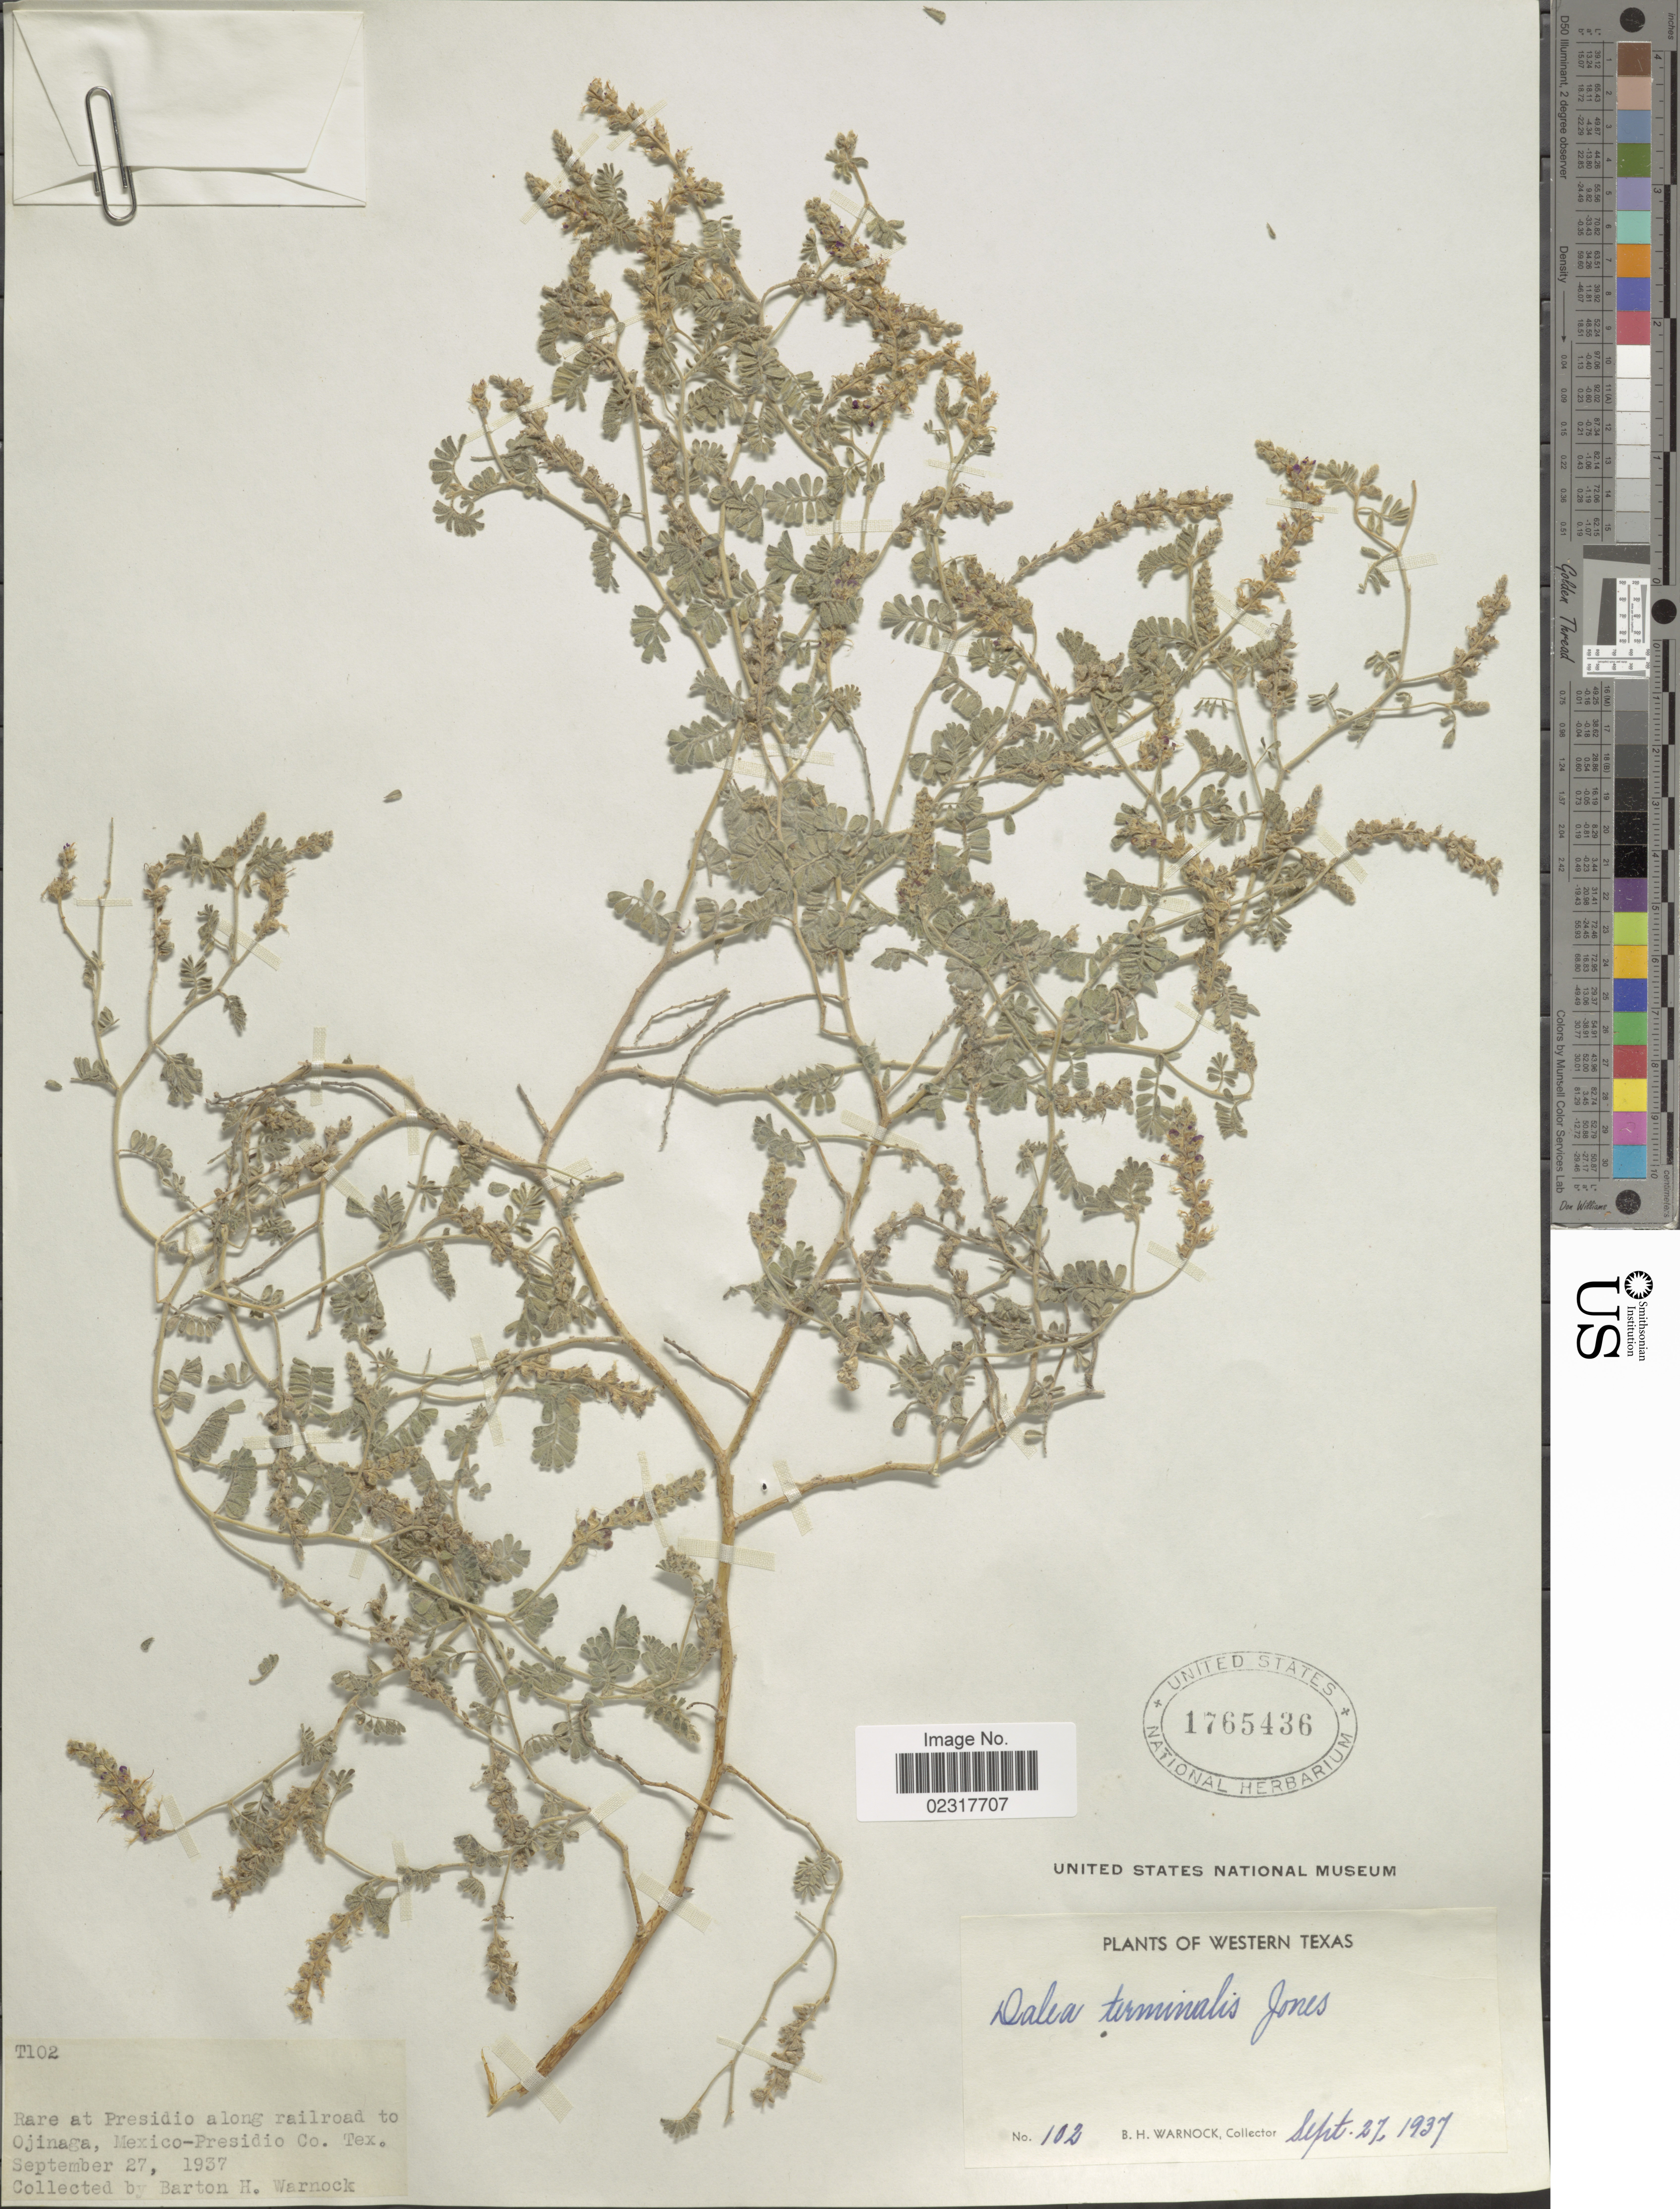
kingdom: Plantae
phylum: Tracheophyta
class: Magnoliopsida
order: Fabales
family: Fabaceae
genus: Dalea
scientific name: Dalea lanata var. terminalis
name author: (M.E. Jones) Barneby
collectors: B. H. Warnock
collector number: T102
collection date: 1937-09-27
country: United States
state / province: Texas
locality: Western Texas, Presidio along railroad to Ojinaga, Mexico-Presidio Co., Tex.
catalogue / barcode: US 1765436